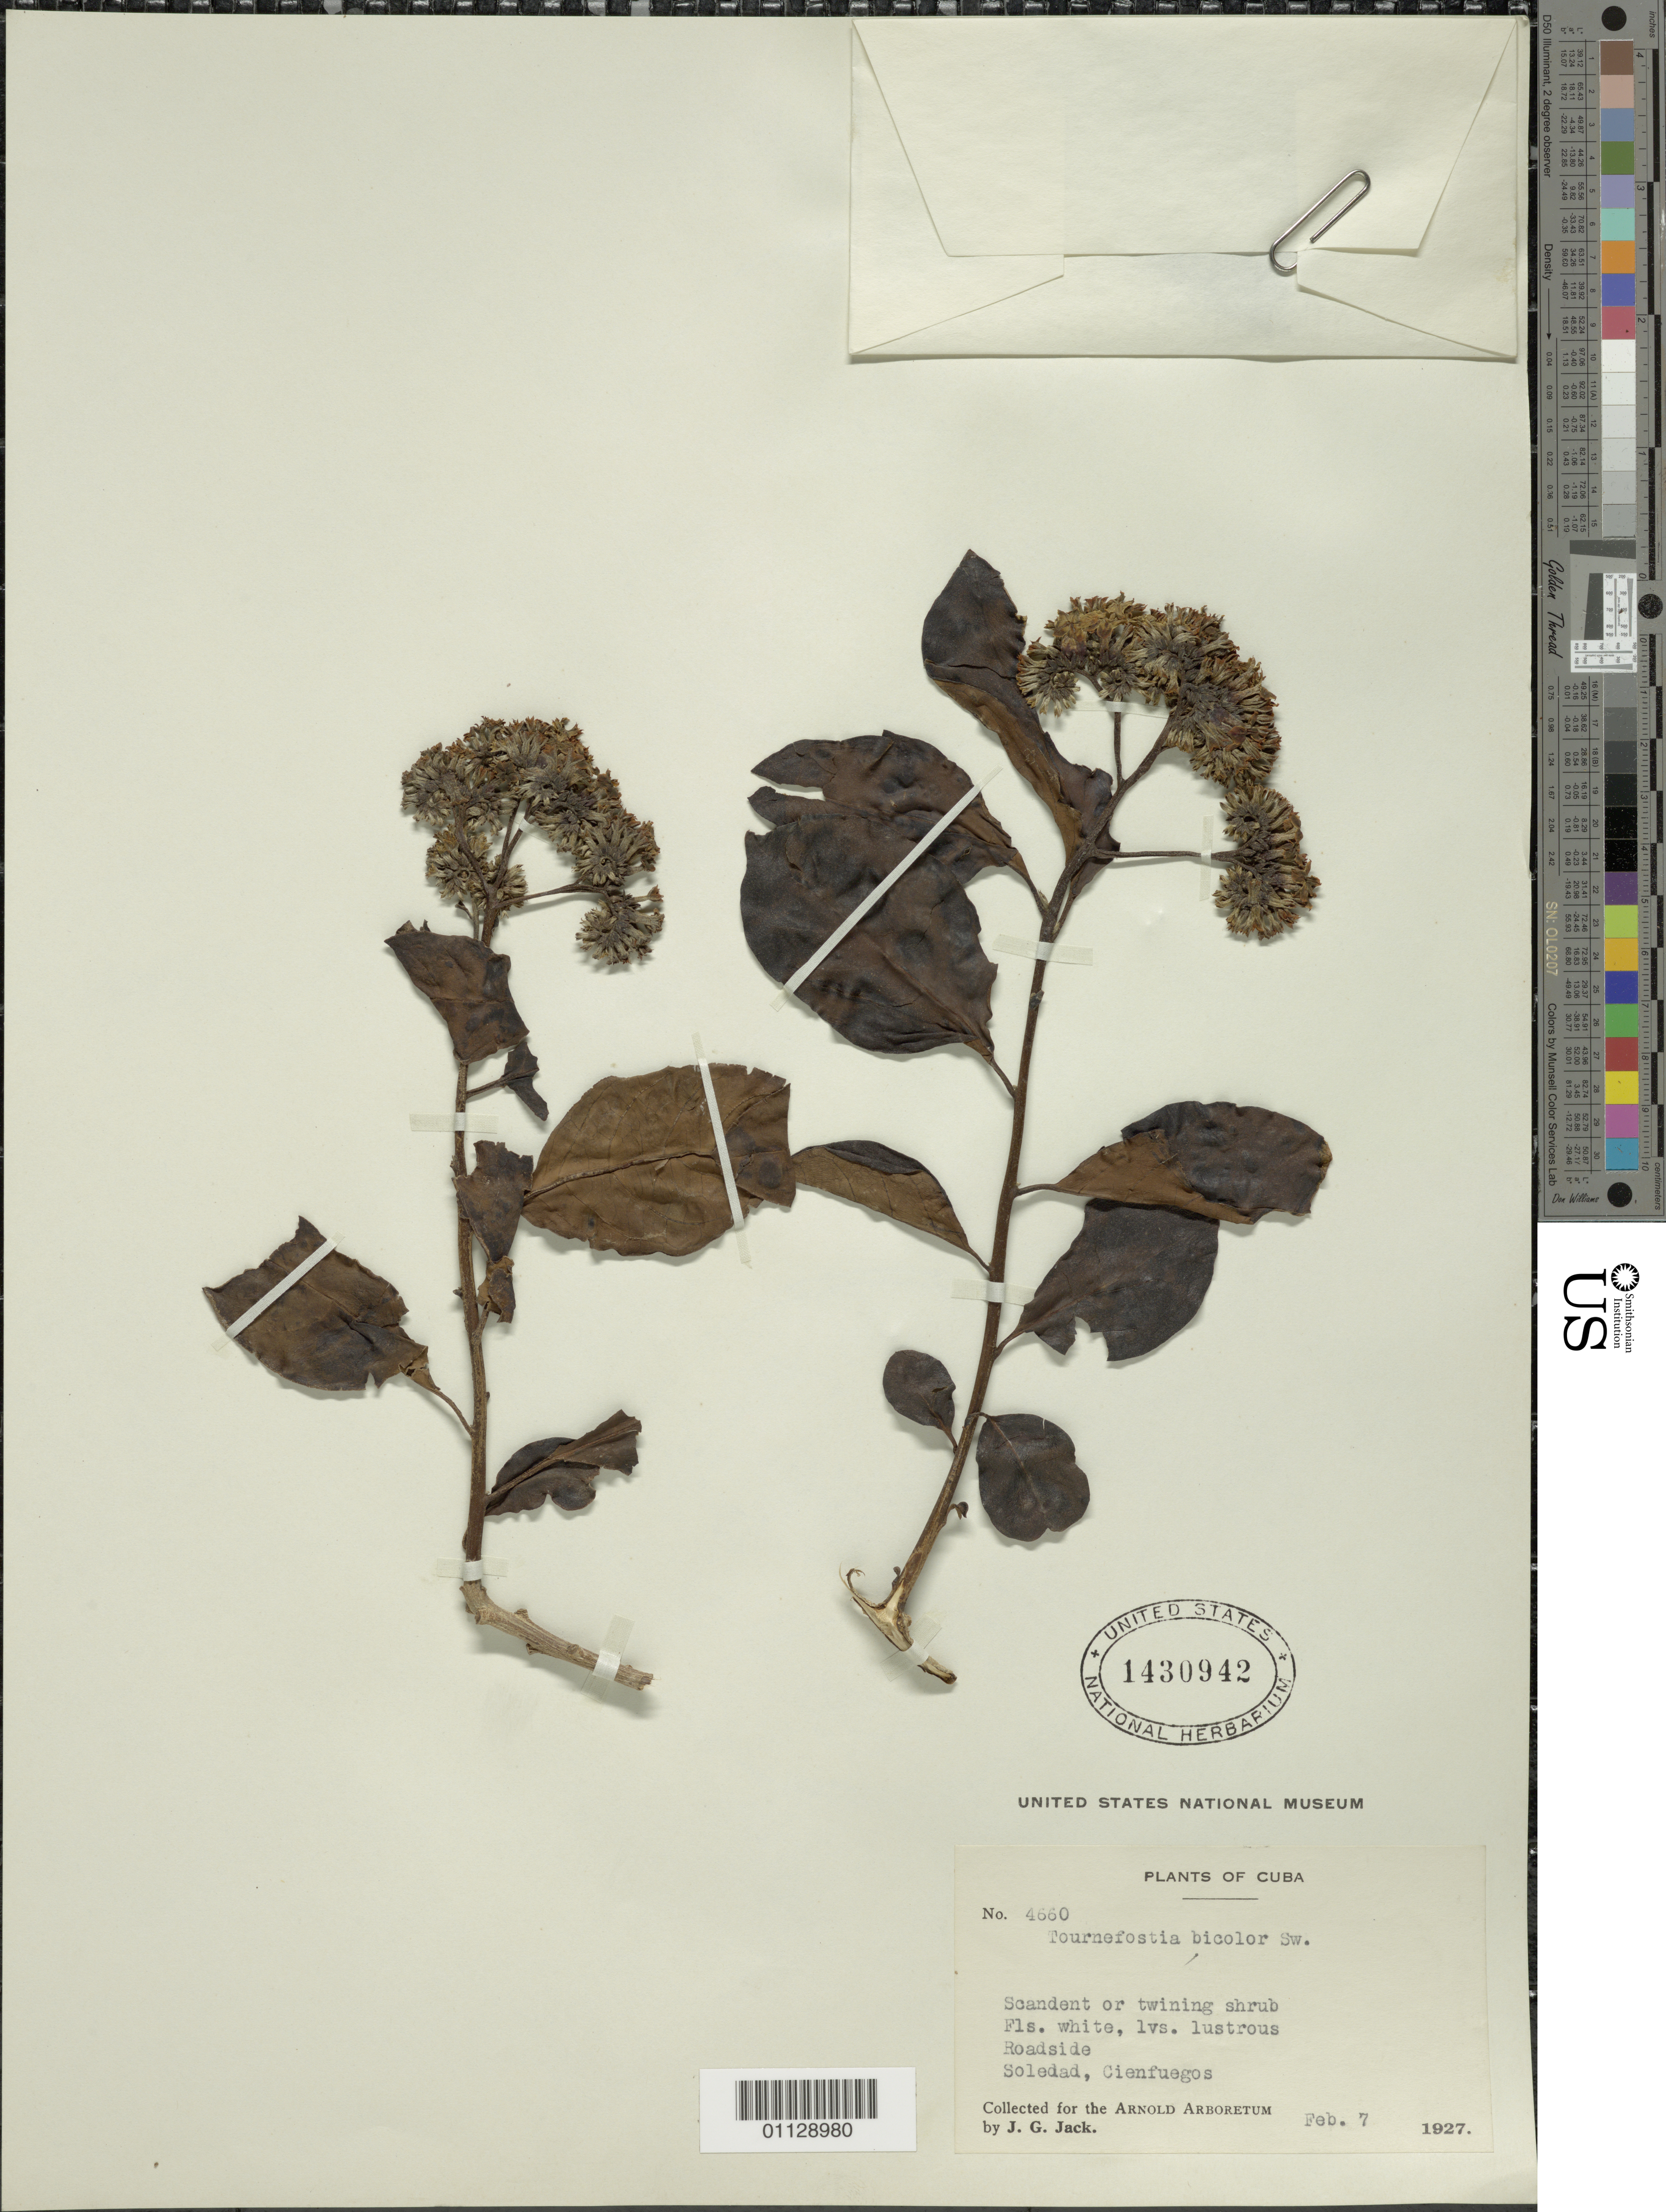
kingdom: Plantae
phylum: Tracheophyta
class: Magnoliopsida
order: Boraginales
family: Heliotropiaceae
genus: Tournefortia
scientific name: Tournefortia bicolor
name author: Sw.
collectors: J. G. Jack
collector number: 4660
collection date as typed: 07 Feb 1927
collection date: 1927-02-07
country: Cuba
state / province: Cienfuegos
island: Cuba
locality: Roadside, Soledad, Cienfuegos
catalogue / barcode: US 1430942